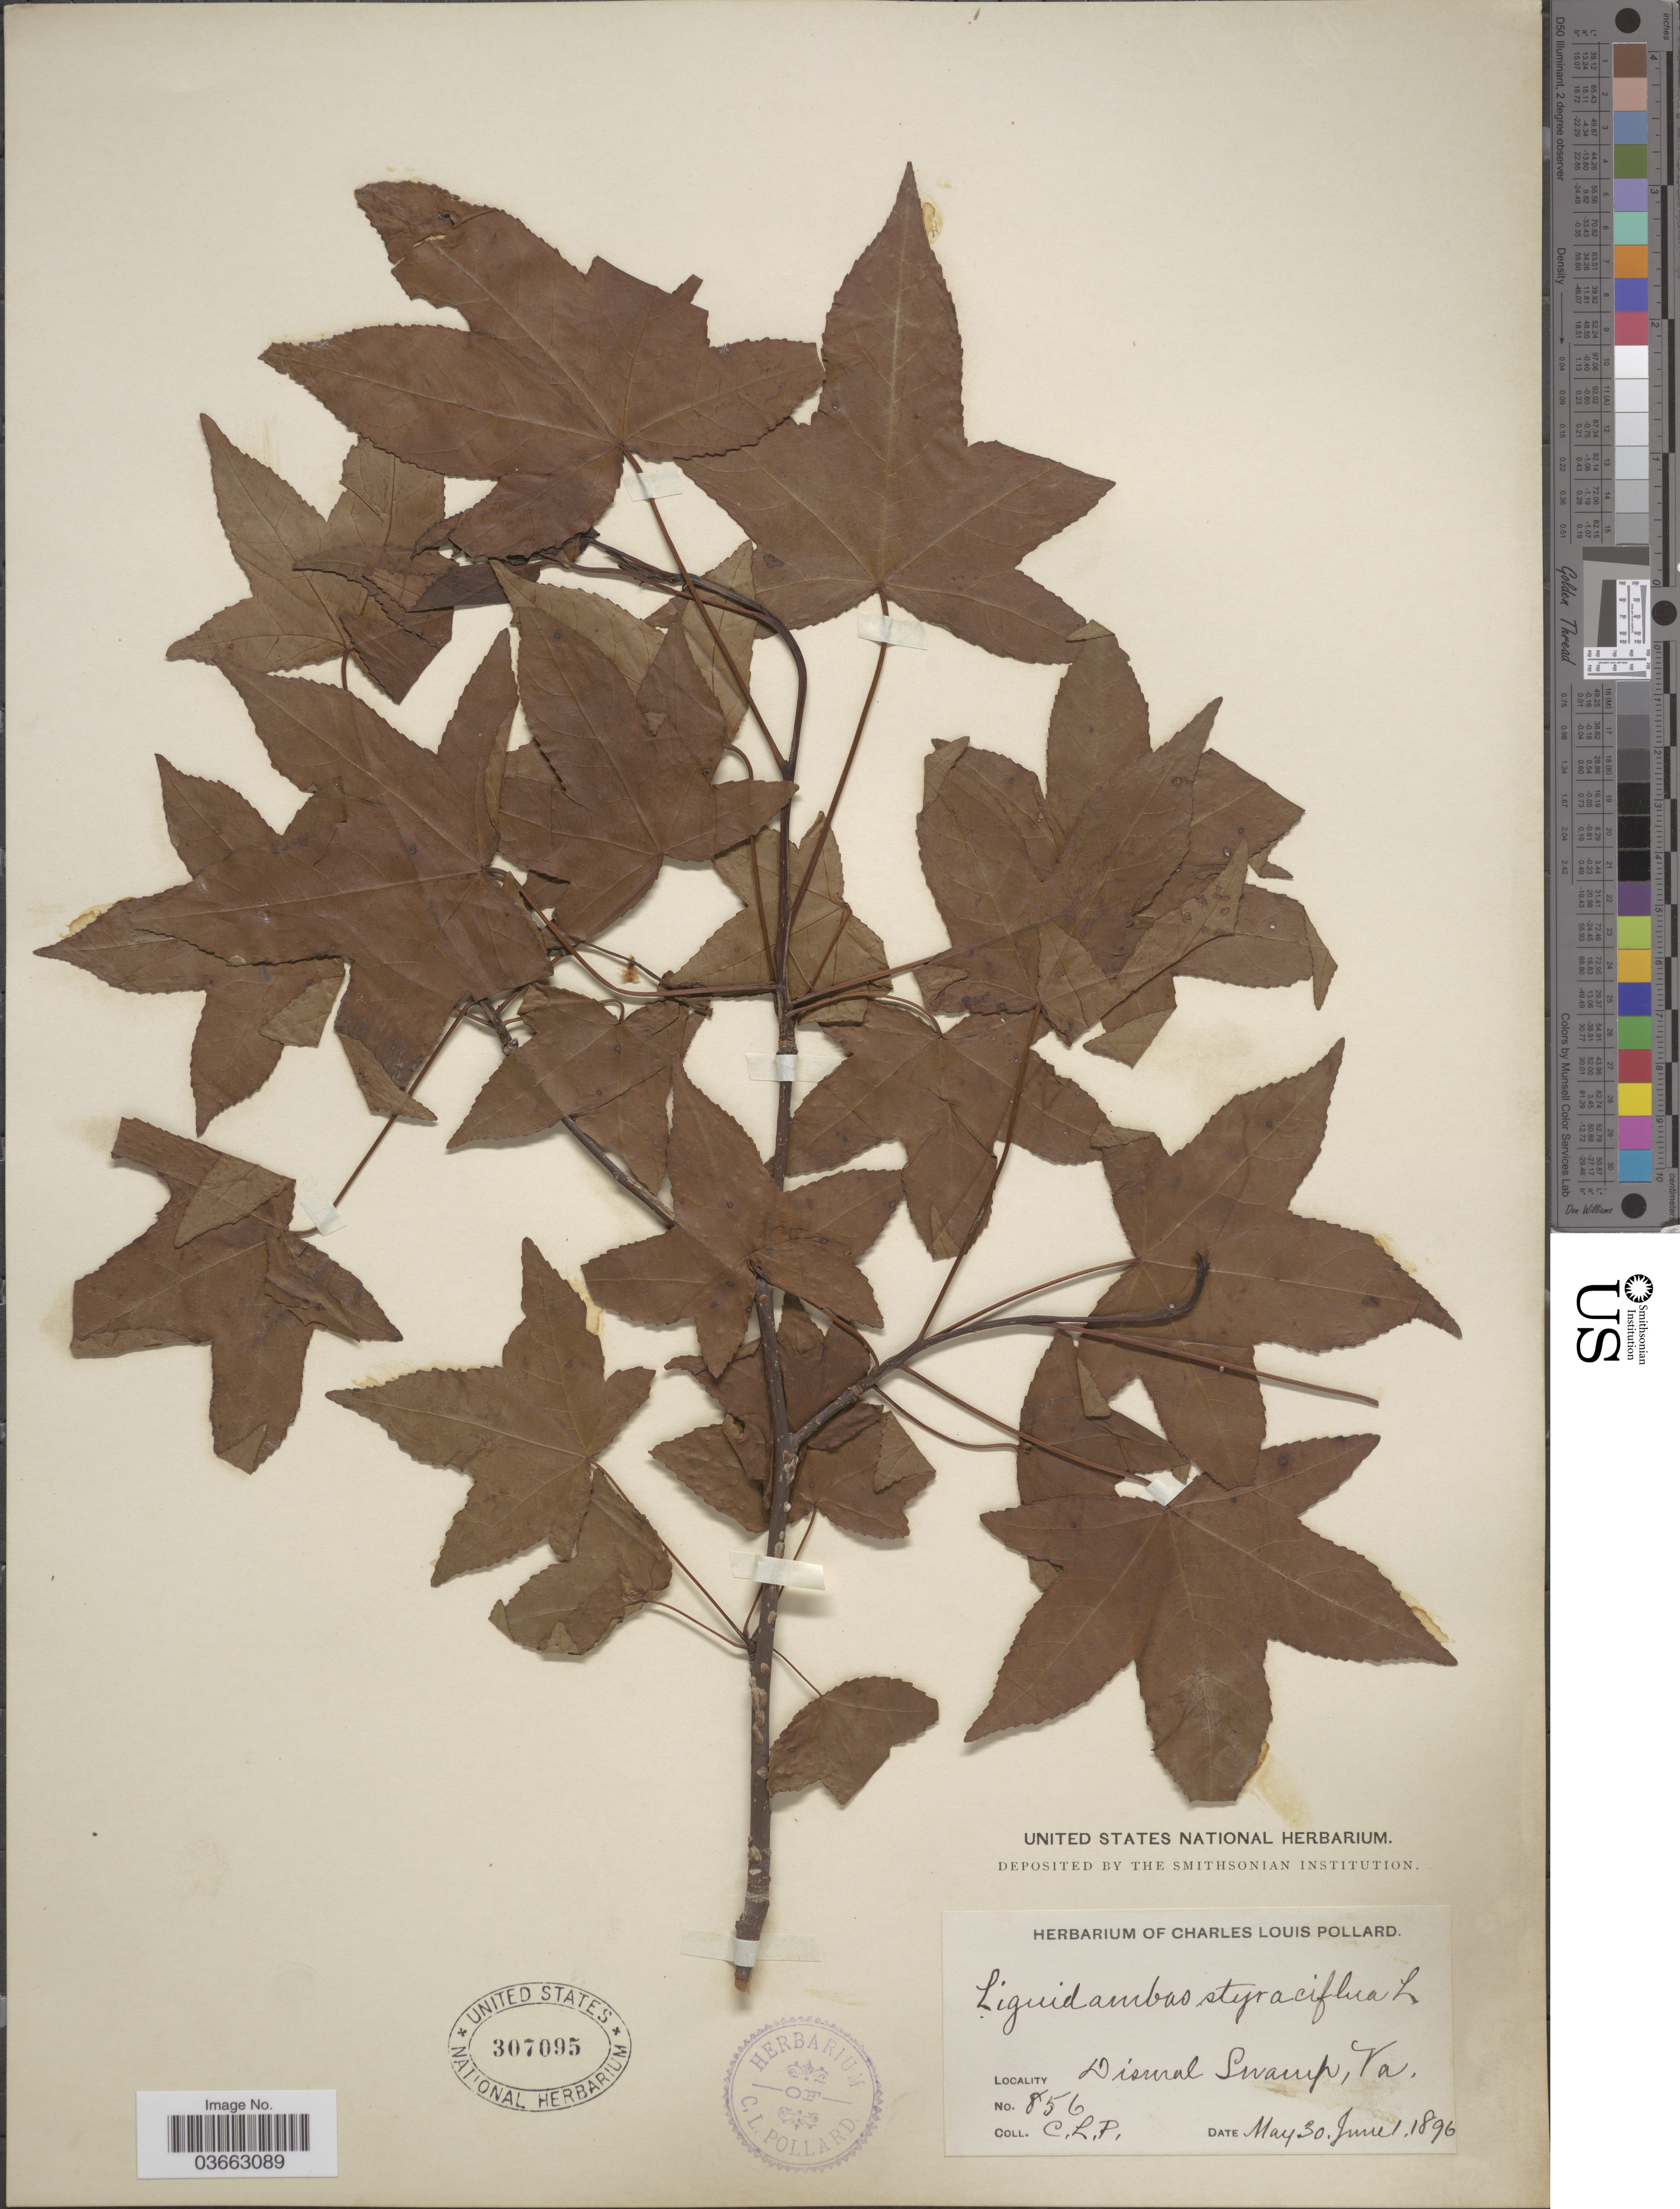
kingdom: Plantae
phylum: Tracheophyta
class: Magnoliopsida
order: Saxifragales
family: Altingiaceae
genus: Liquidambar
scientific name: Liquidambar styraciflua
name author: L.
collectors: C. L. Pollard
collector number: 856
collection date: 1896-05-30/1896-06-01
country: United States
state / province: Virginia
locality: Dismal Swamp.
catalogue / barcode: US 307095